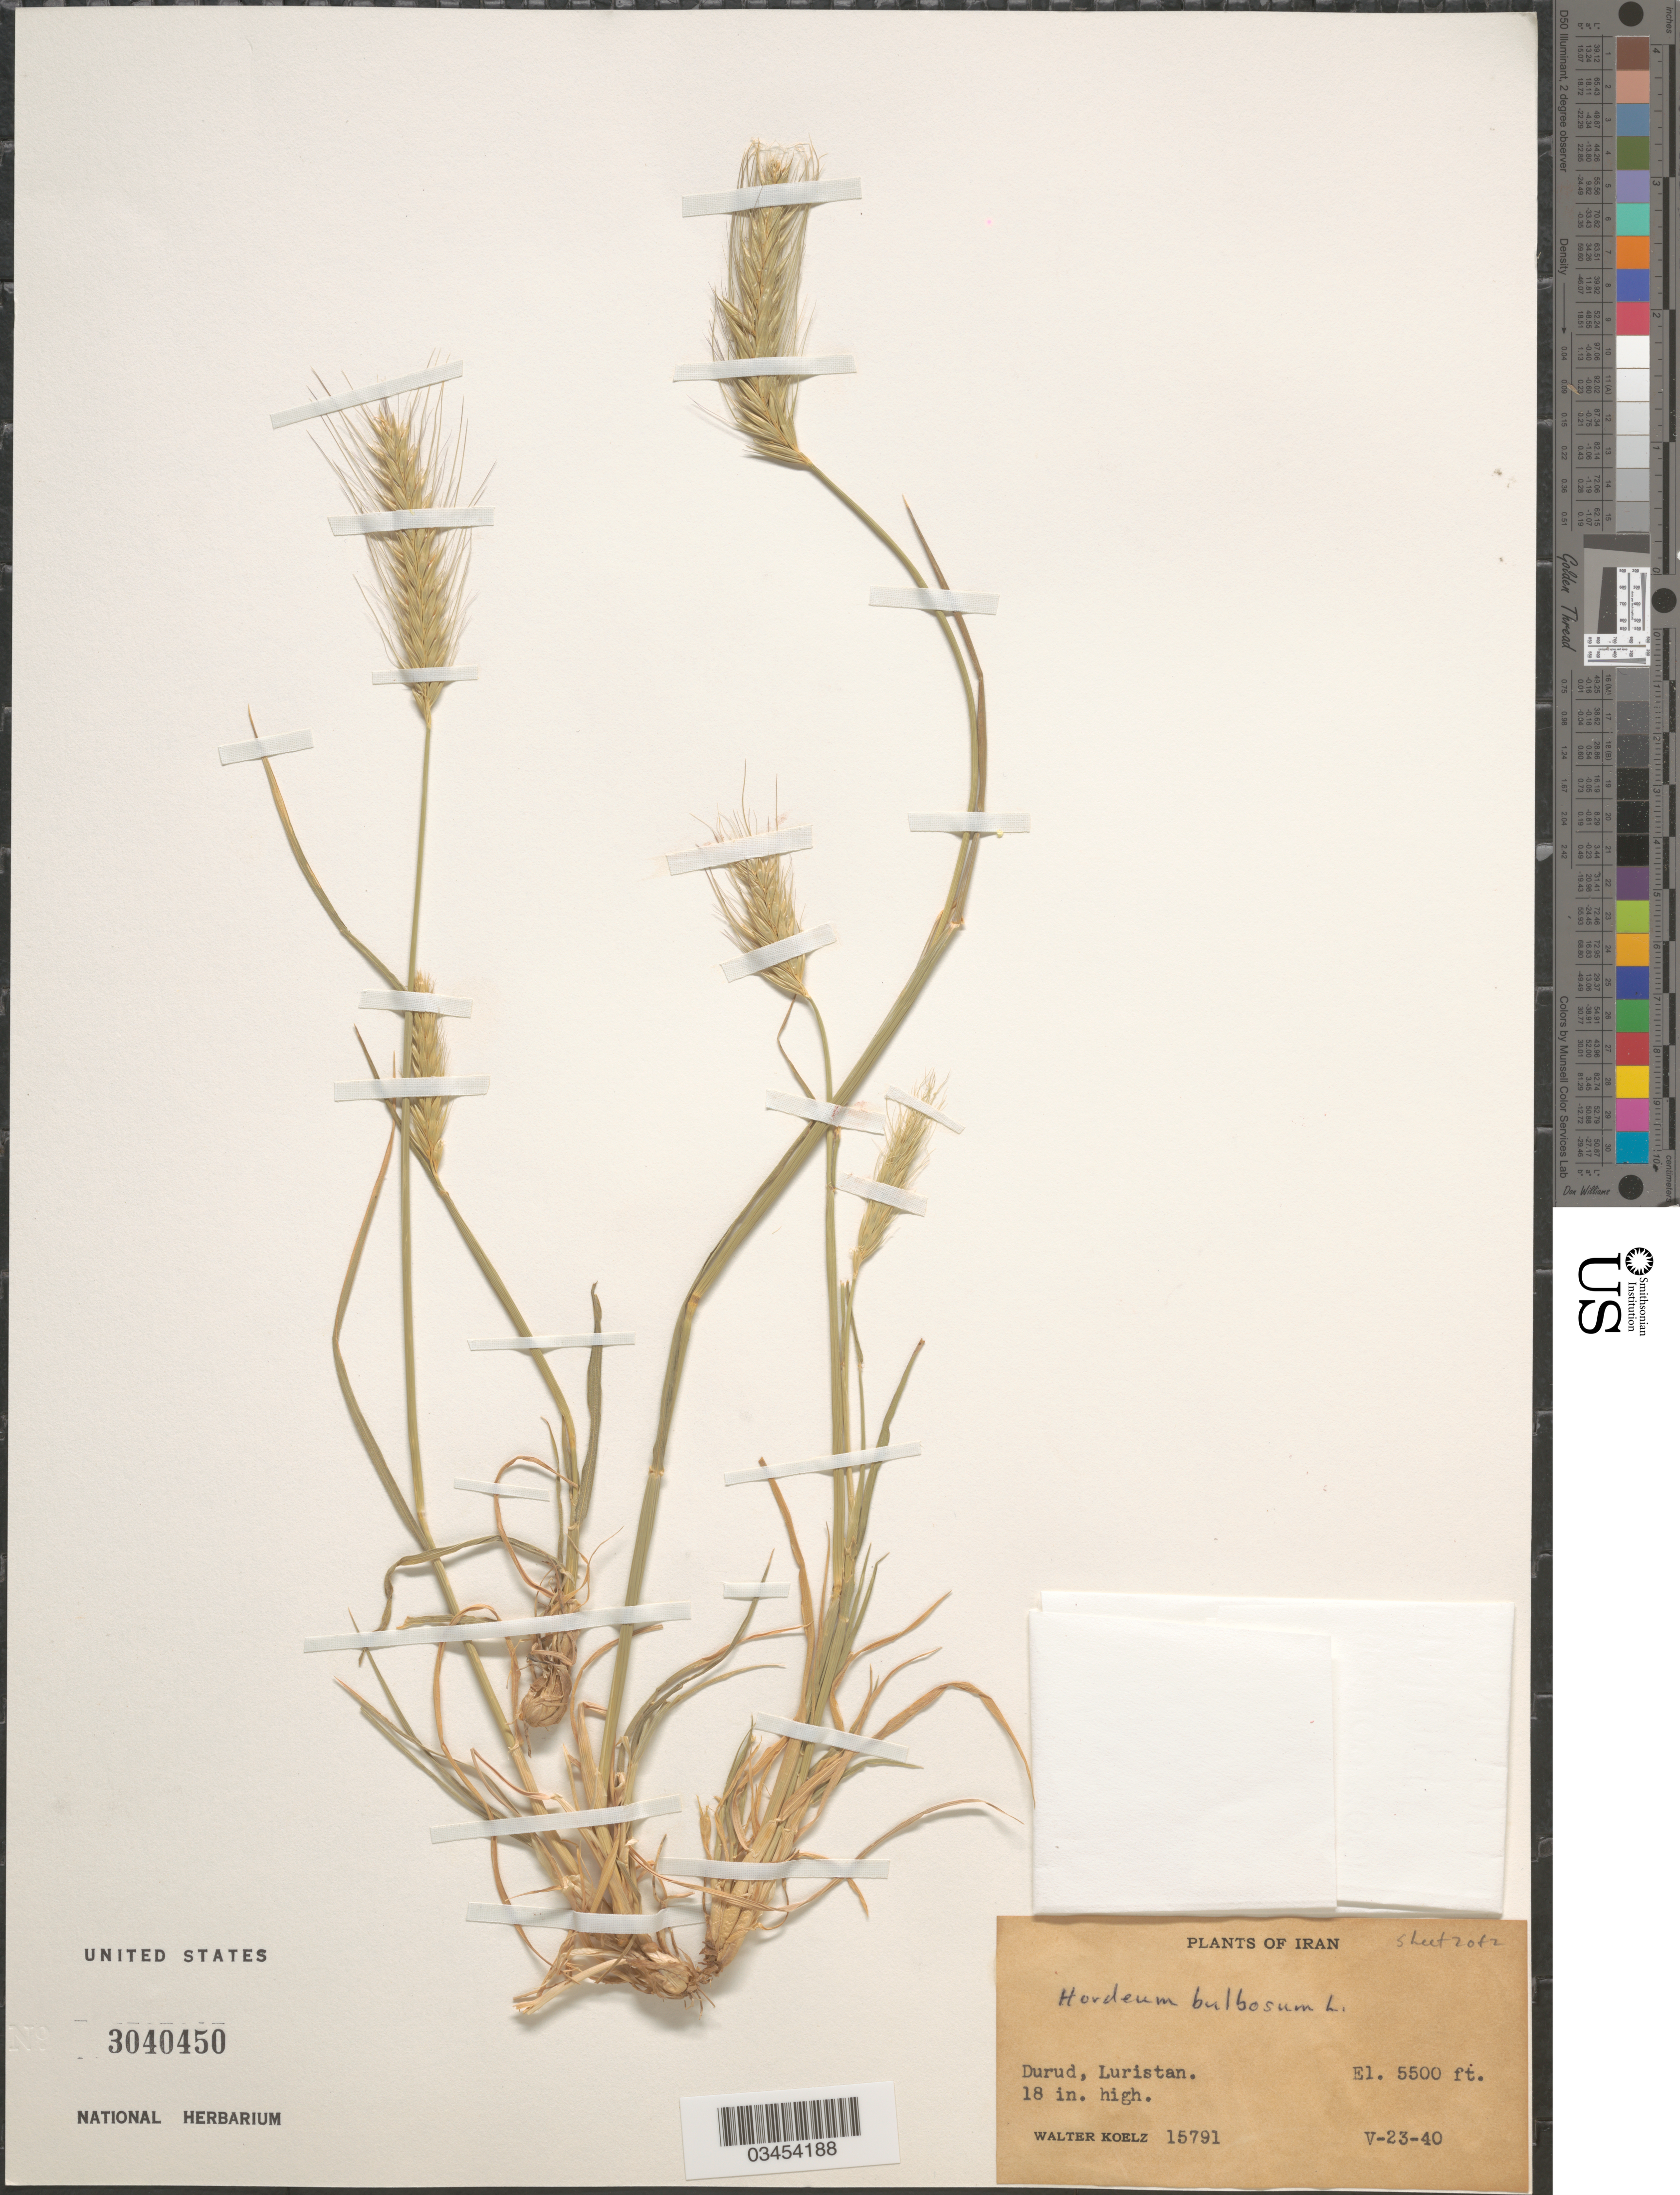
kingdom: Plantae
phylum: Tracheophyta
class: Liliopsida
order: Poales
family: Poaceae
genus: Hordeum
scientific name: Hordeum bulbosum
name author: L.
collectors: W. N. Koelz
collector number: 15791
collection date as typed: Transcribed d/m/y: 23/5/40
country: Iran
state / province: Lorestan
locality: Durud, Luristan.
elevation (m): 1676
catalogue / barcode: US 3040450